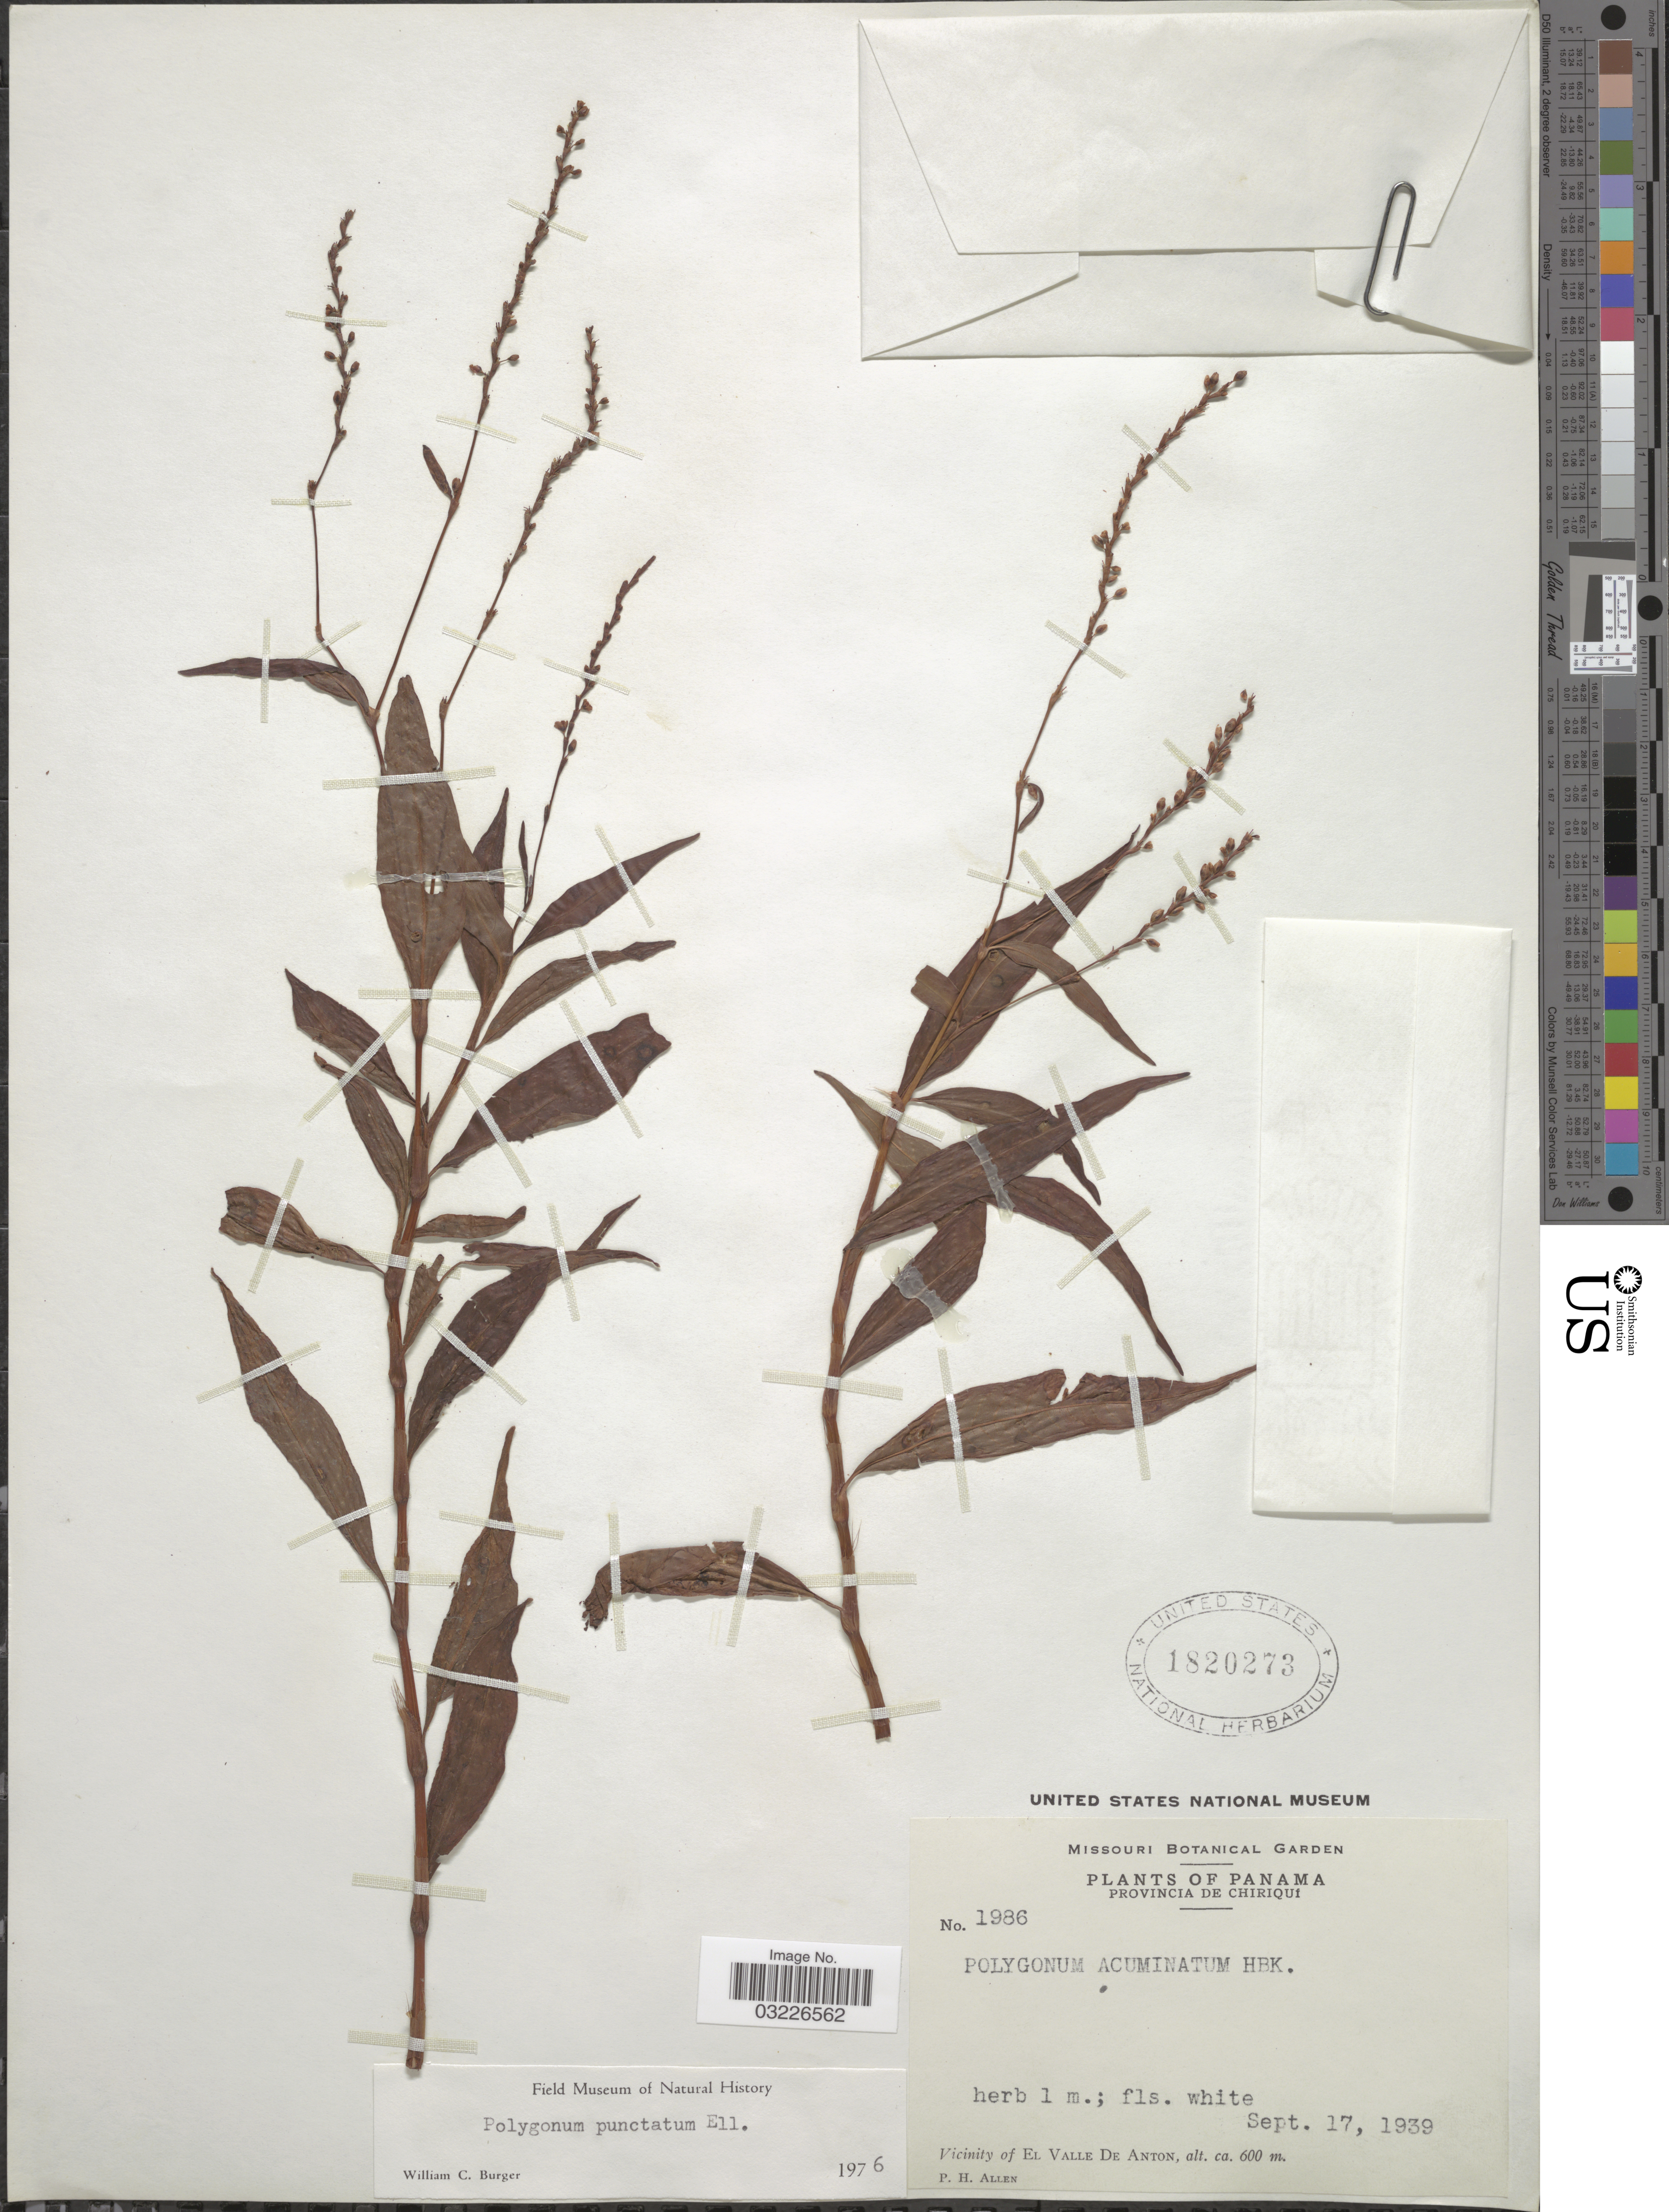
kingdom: Plantae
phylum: Tracheophyta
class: Magnoliopsida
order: Caryophyllales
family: Polygonaceae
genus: Persicaria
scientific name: Persicaria punctata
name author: (Elliott) Small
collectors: P. H. Allen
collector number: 1986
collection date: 1939-09-17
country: Panama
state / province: Chiriqui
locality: Vicinity of El Valle de Anton.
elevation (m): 600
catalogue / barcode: US 1820273